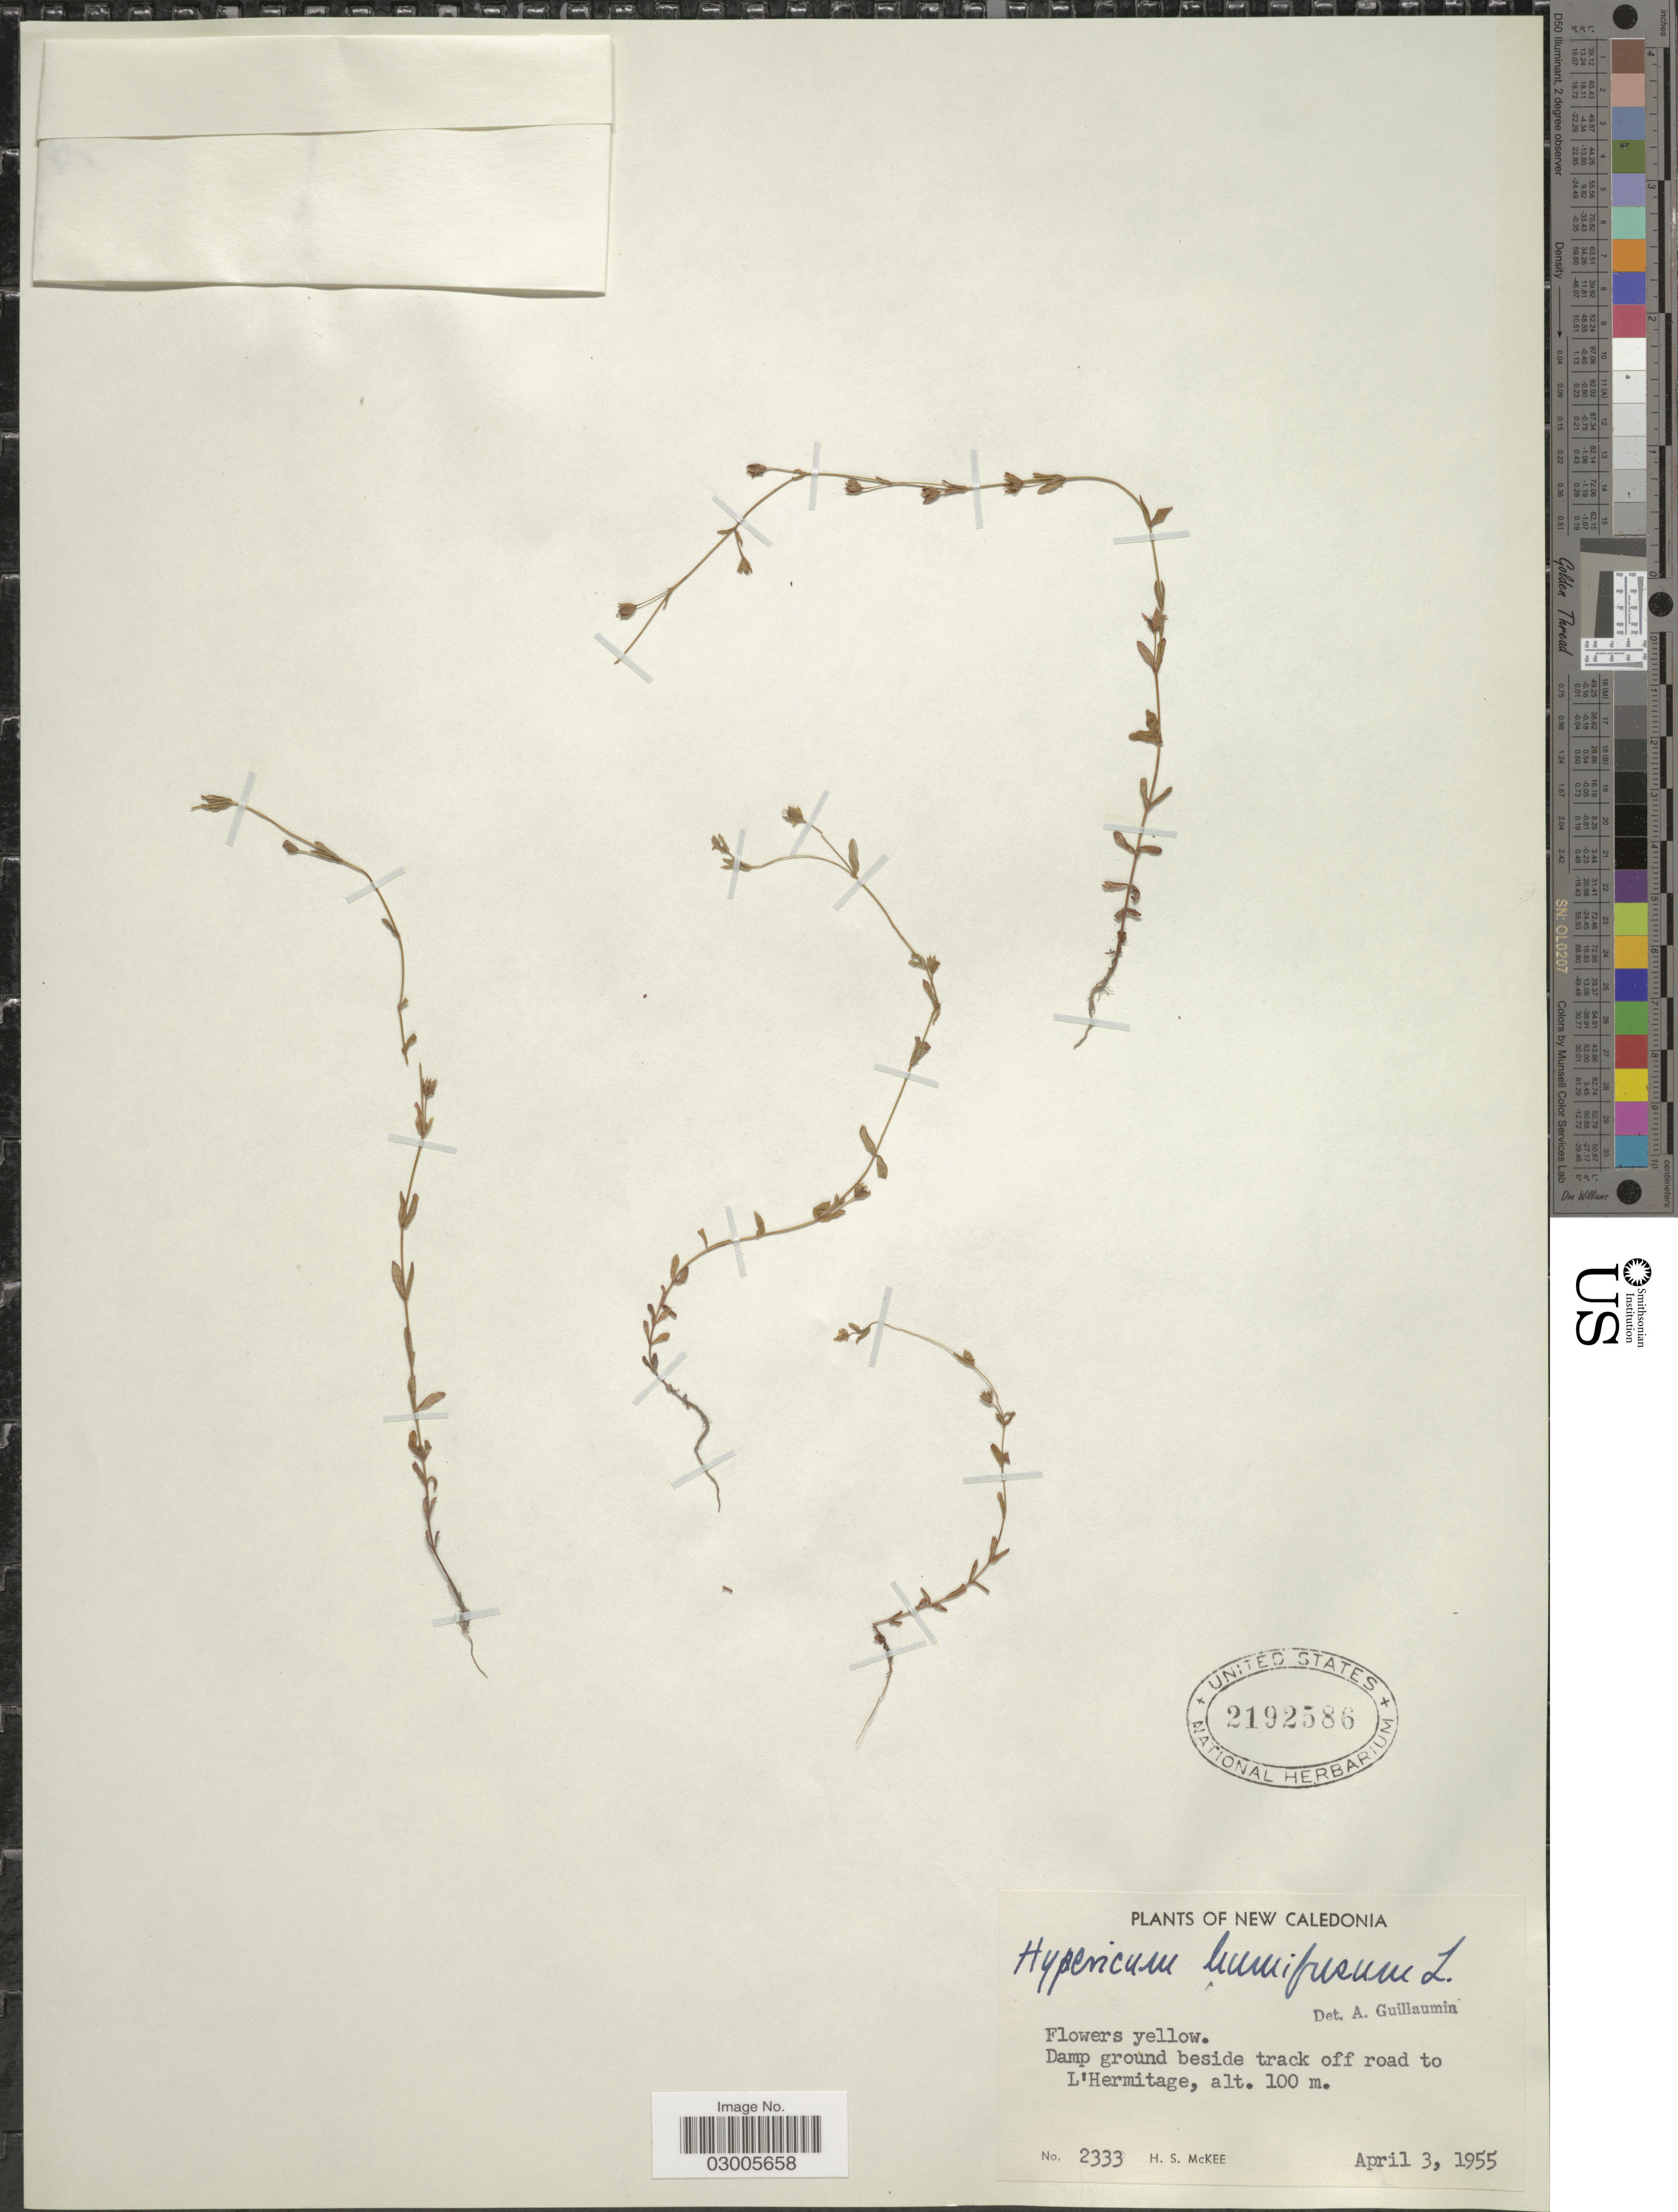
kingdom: Plantae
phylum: Tracheophyta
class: Magnoliopsida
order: Malpighiales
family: Hypericaceae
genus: Hypericum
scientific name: Hypericum humifusum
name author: L.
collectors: H. S. McKee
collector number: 2333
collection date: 1955-04-03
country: New Caledonia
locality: Damp ground beside track off road to L'Hermitage.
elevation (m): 100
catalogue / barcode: US 2192586